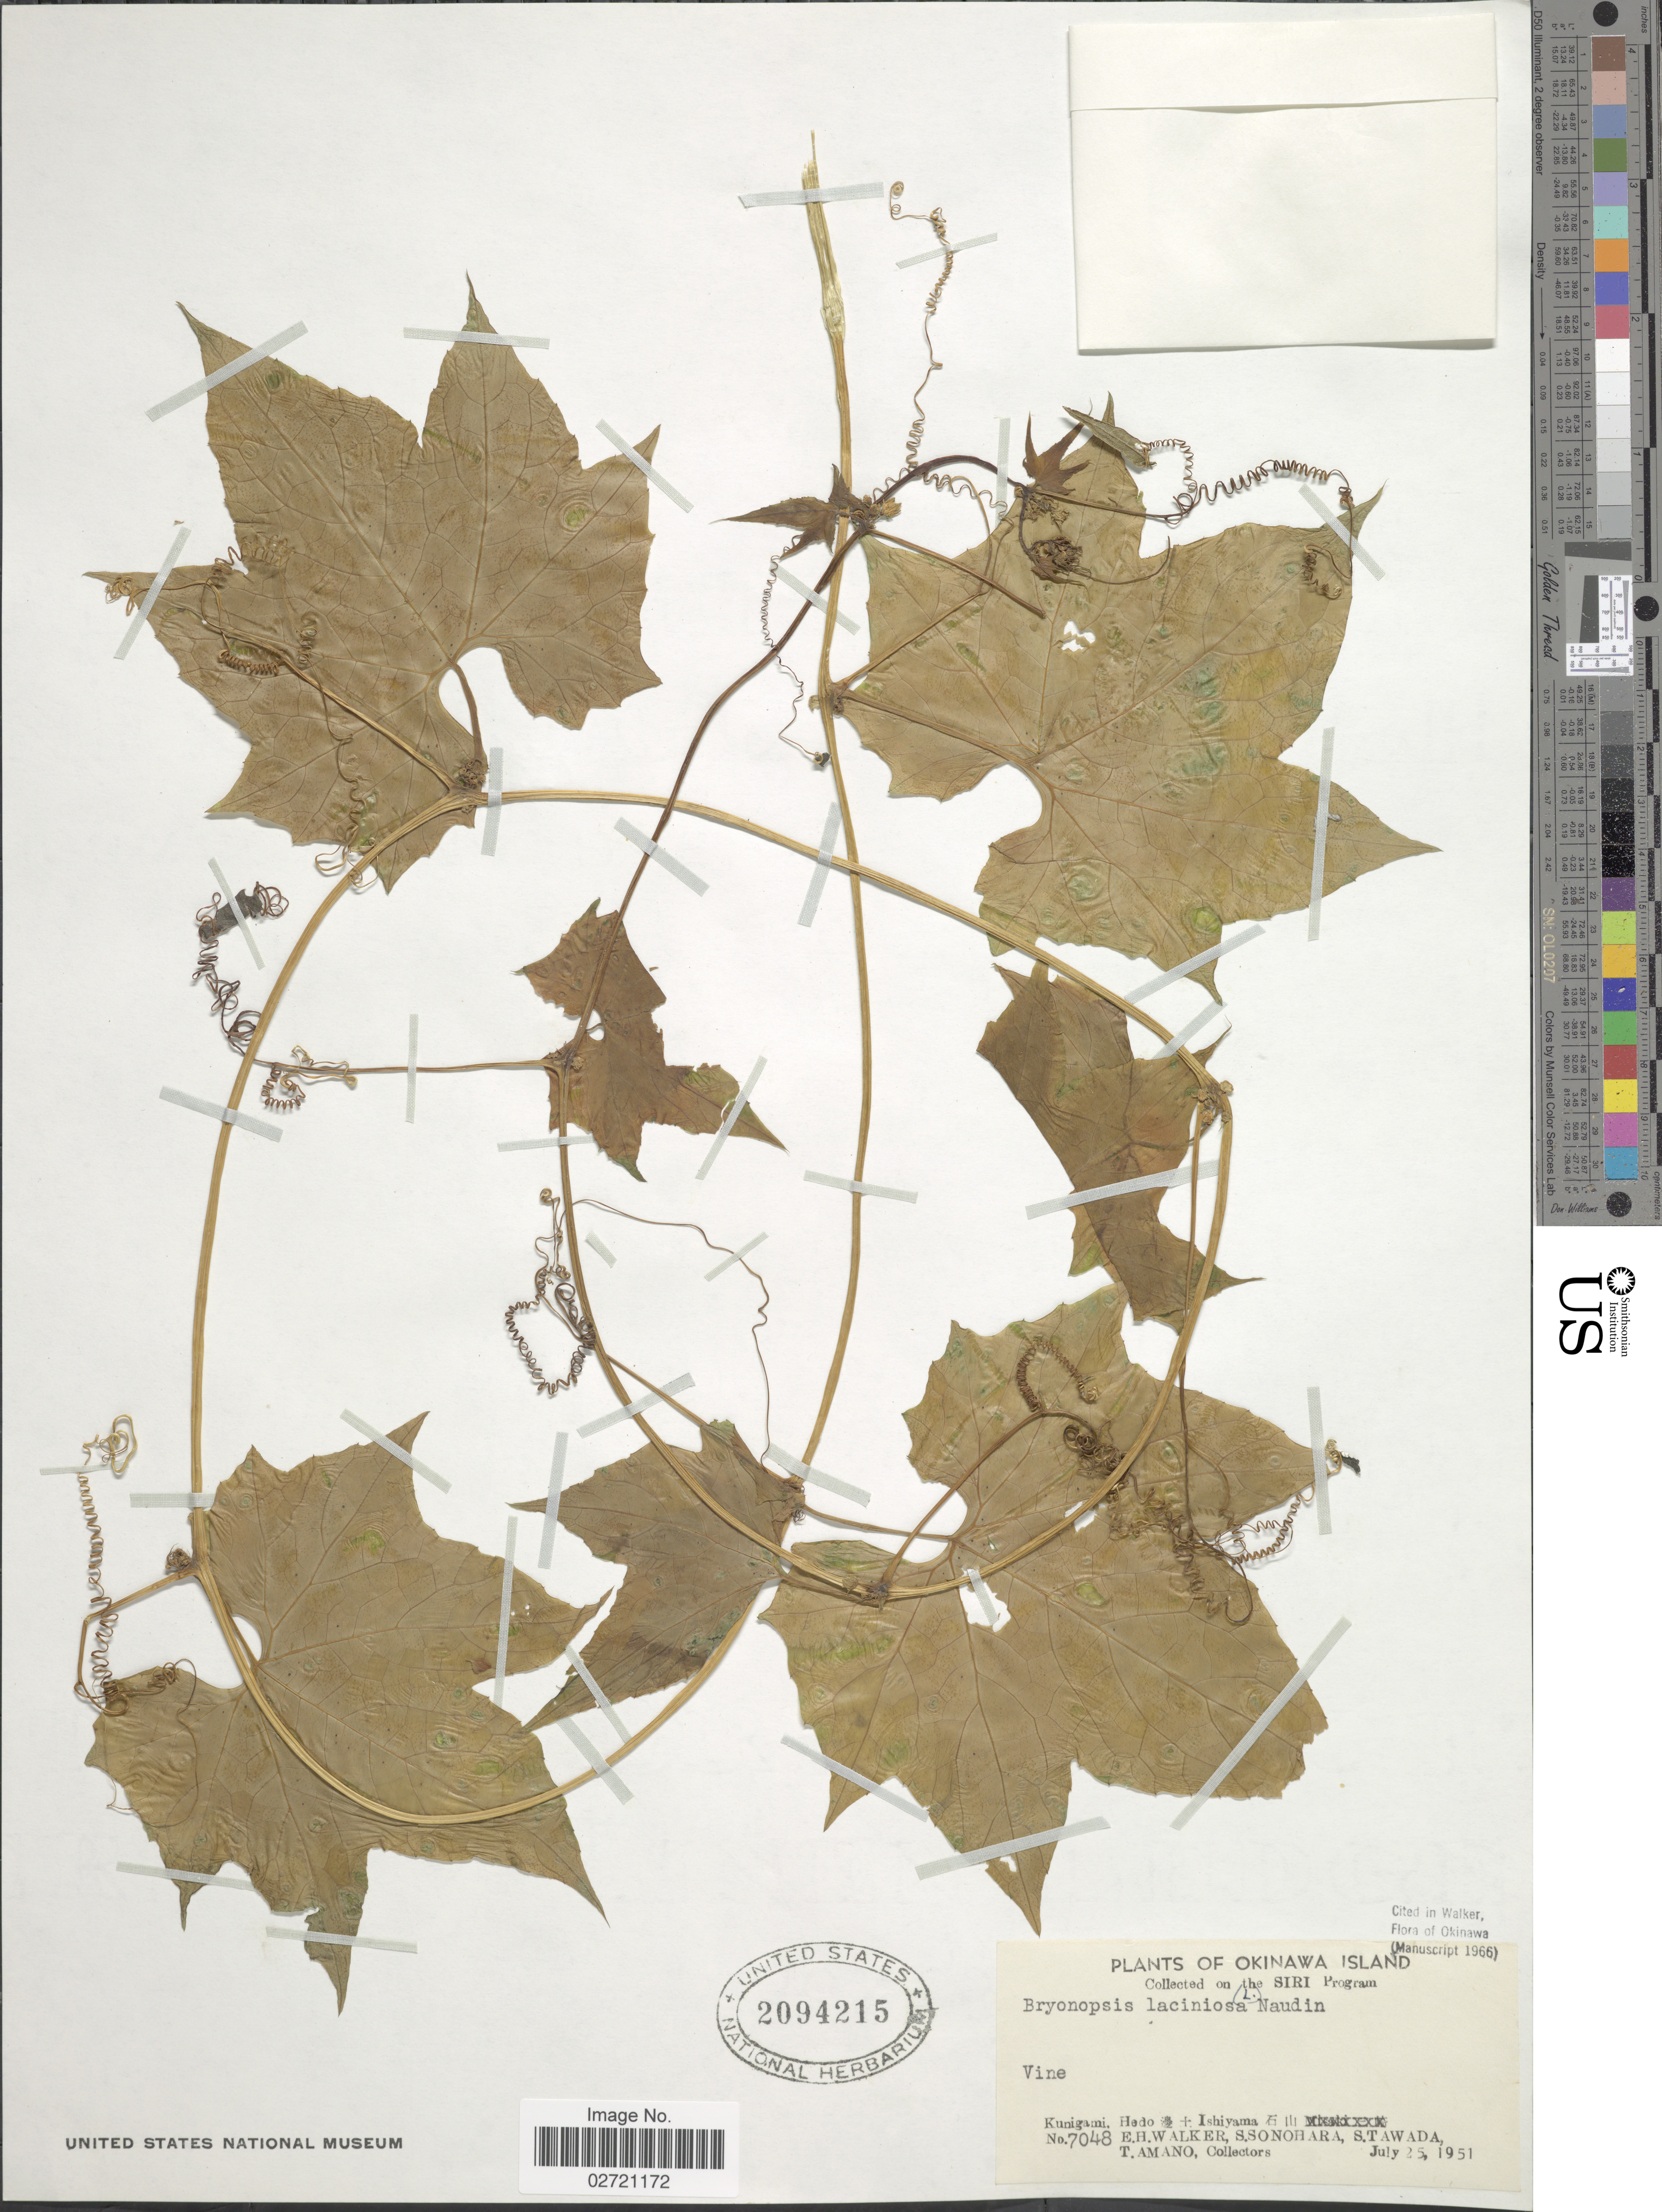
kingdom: Plantae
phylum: Tracheophyta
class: Magnoliopsida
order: Cucurbitales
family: Cucurbitaceae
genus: Diplocyclos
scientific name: Diplocyclos palmatus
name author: (L.) C. Jeffrey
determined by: Strong, Mark T., (BOT), Smithsonian Institution - National Museum of Natural History (UNITED STATES)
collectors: E. H. Walker, S. Sonohara, S. Tawada & T. Amano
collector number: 7048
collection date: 1951-07-25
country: Japan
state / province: Okinawa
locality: Kunigami, Hedo + Ishiyama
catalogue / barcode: US 2094215